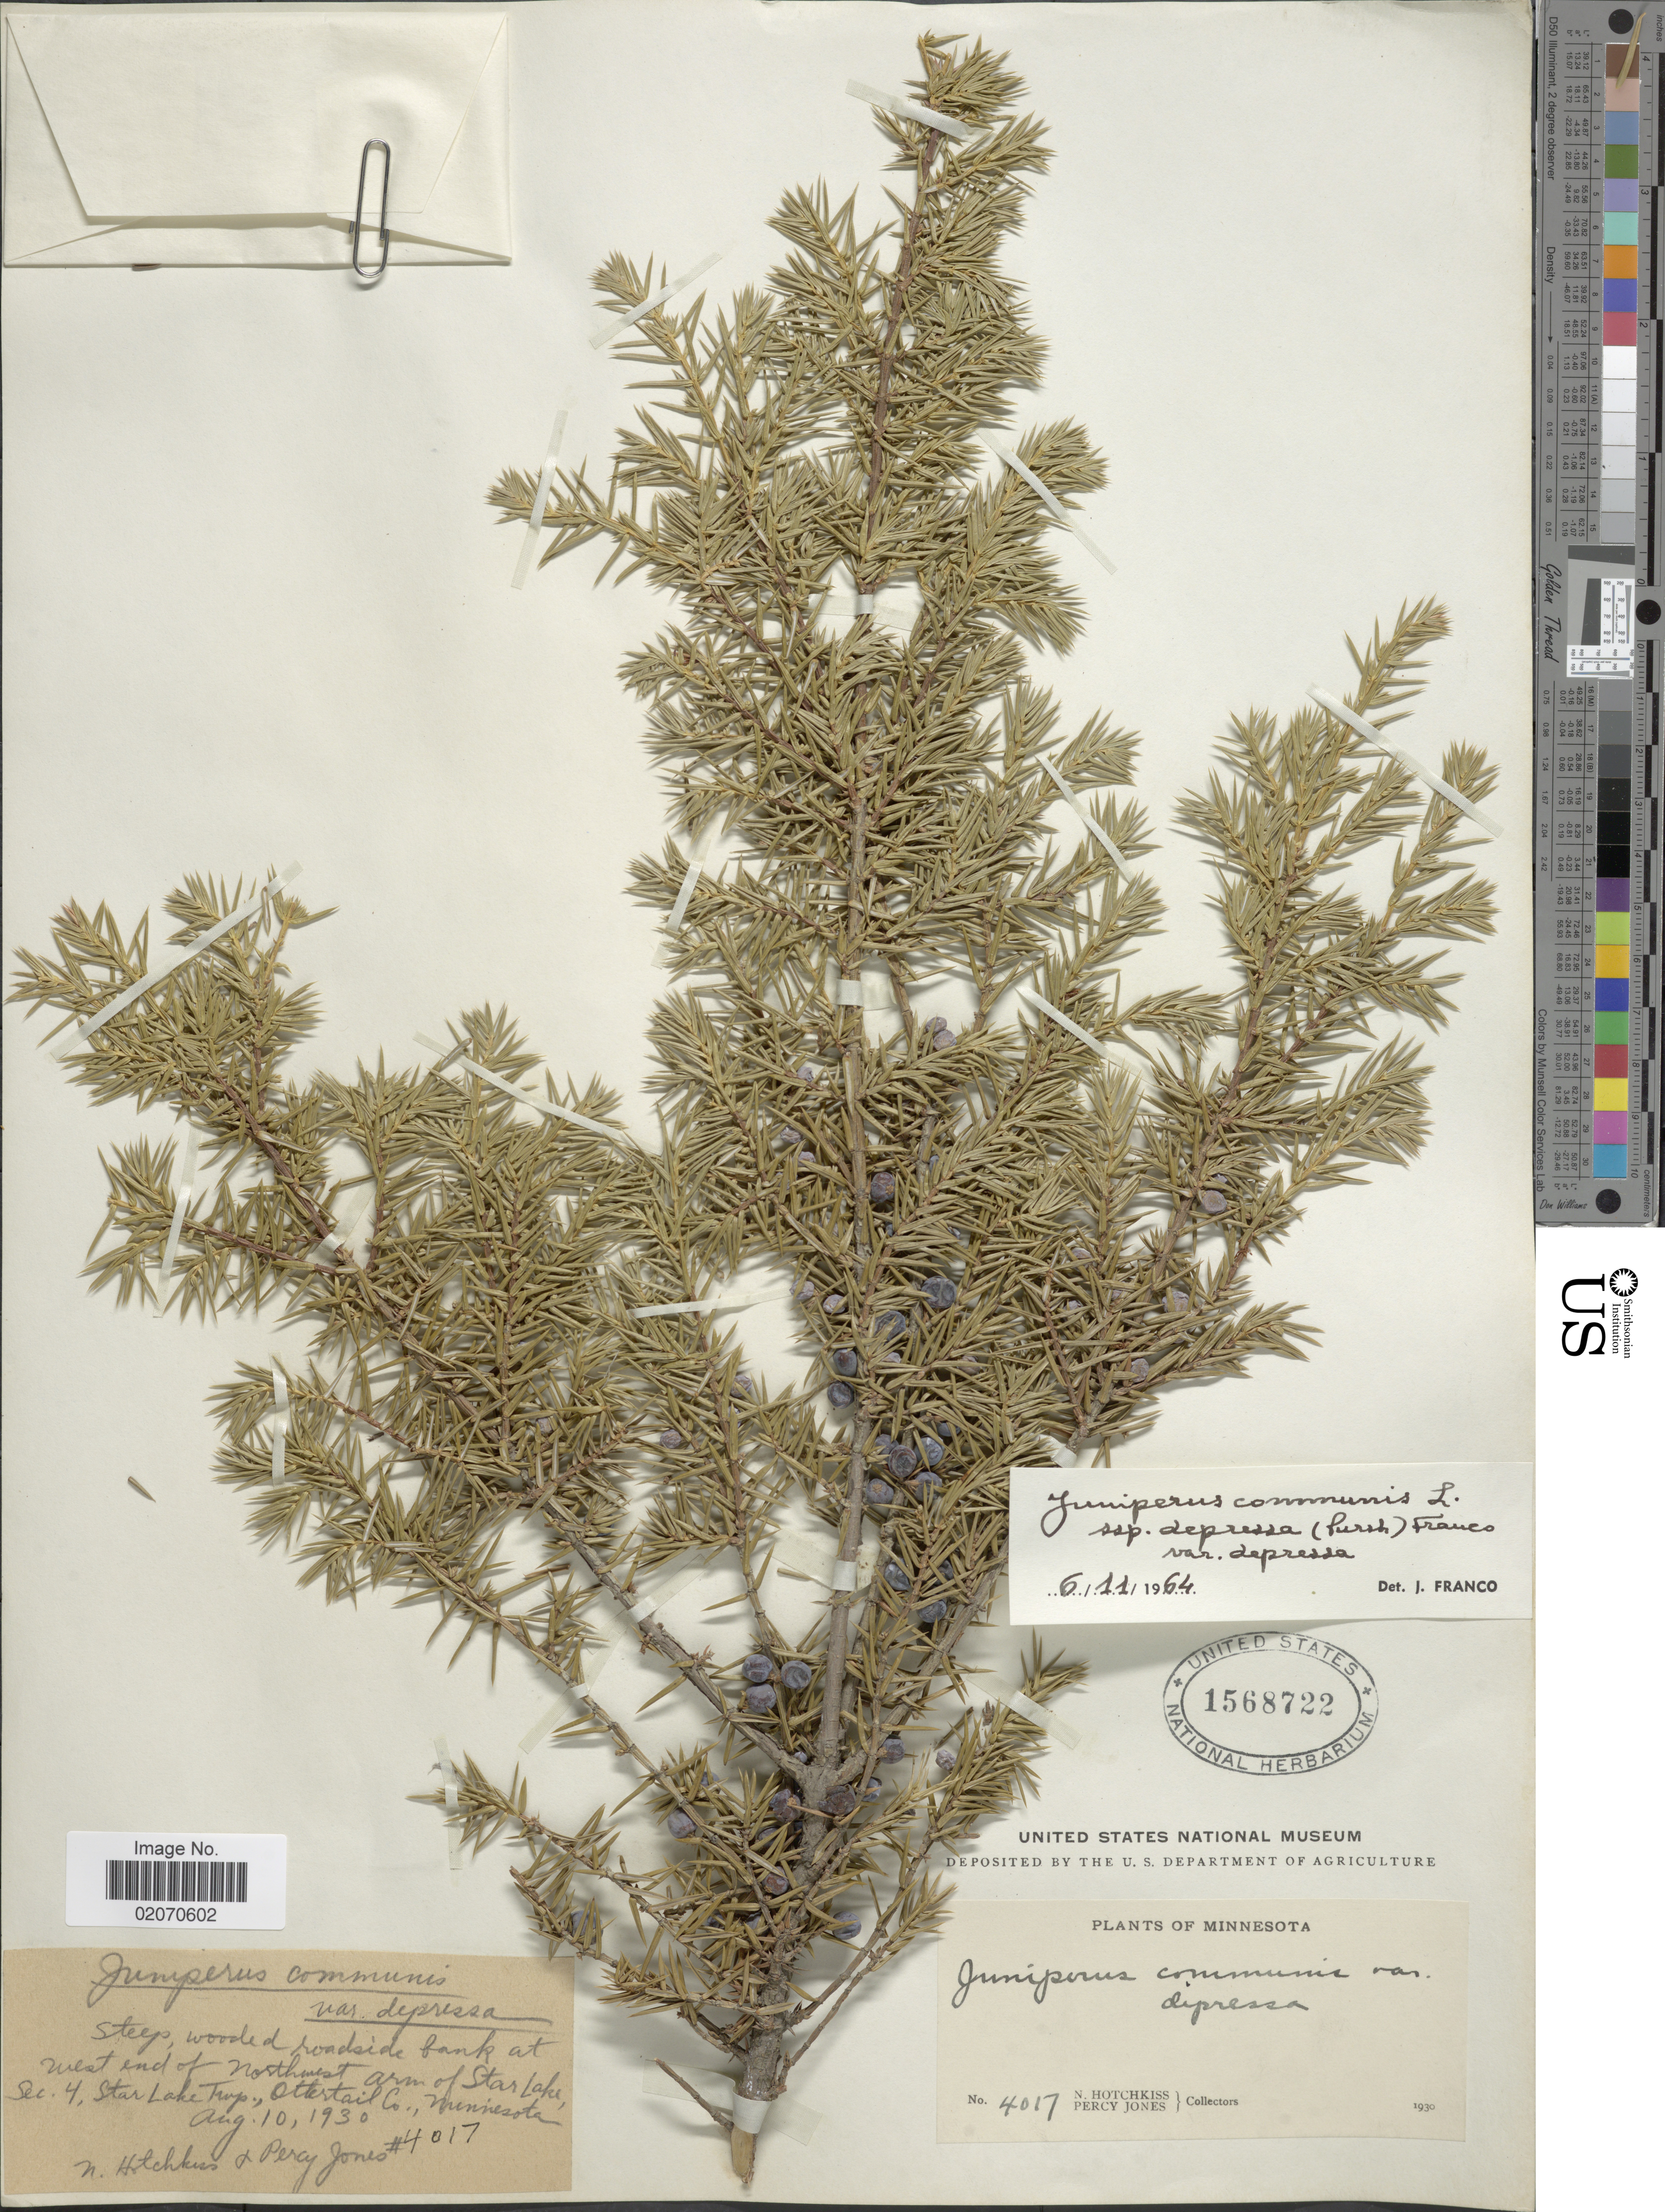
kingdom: Plantae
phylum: Tracheophyta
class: Pinopsida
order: Pinales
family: Cupressaceae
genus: Juniperus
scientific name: Juniperus communis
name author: L.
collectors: N. Hotchkiss & P. Jones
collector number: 4017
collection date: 1930-08-10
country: United States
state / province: Minnesota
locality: Roadside bank at west end of northwest arm of Star lake Sec. 4, Star Lake Trop., Ottertail Co.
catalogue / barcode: US 1568722